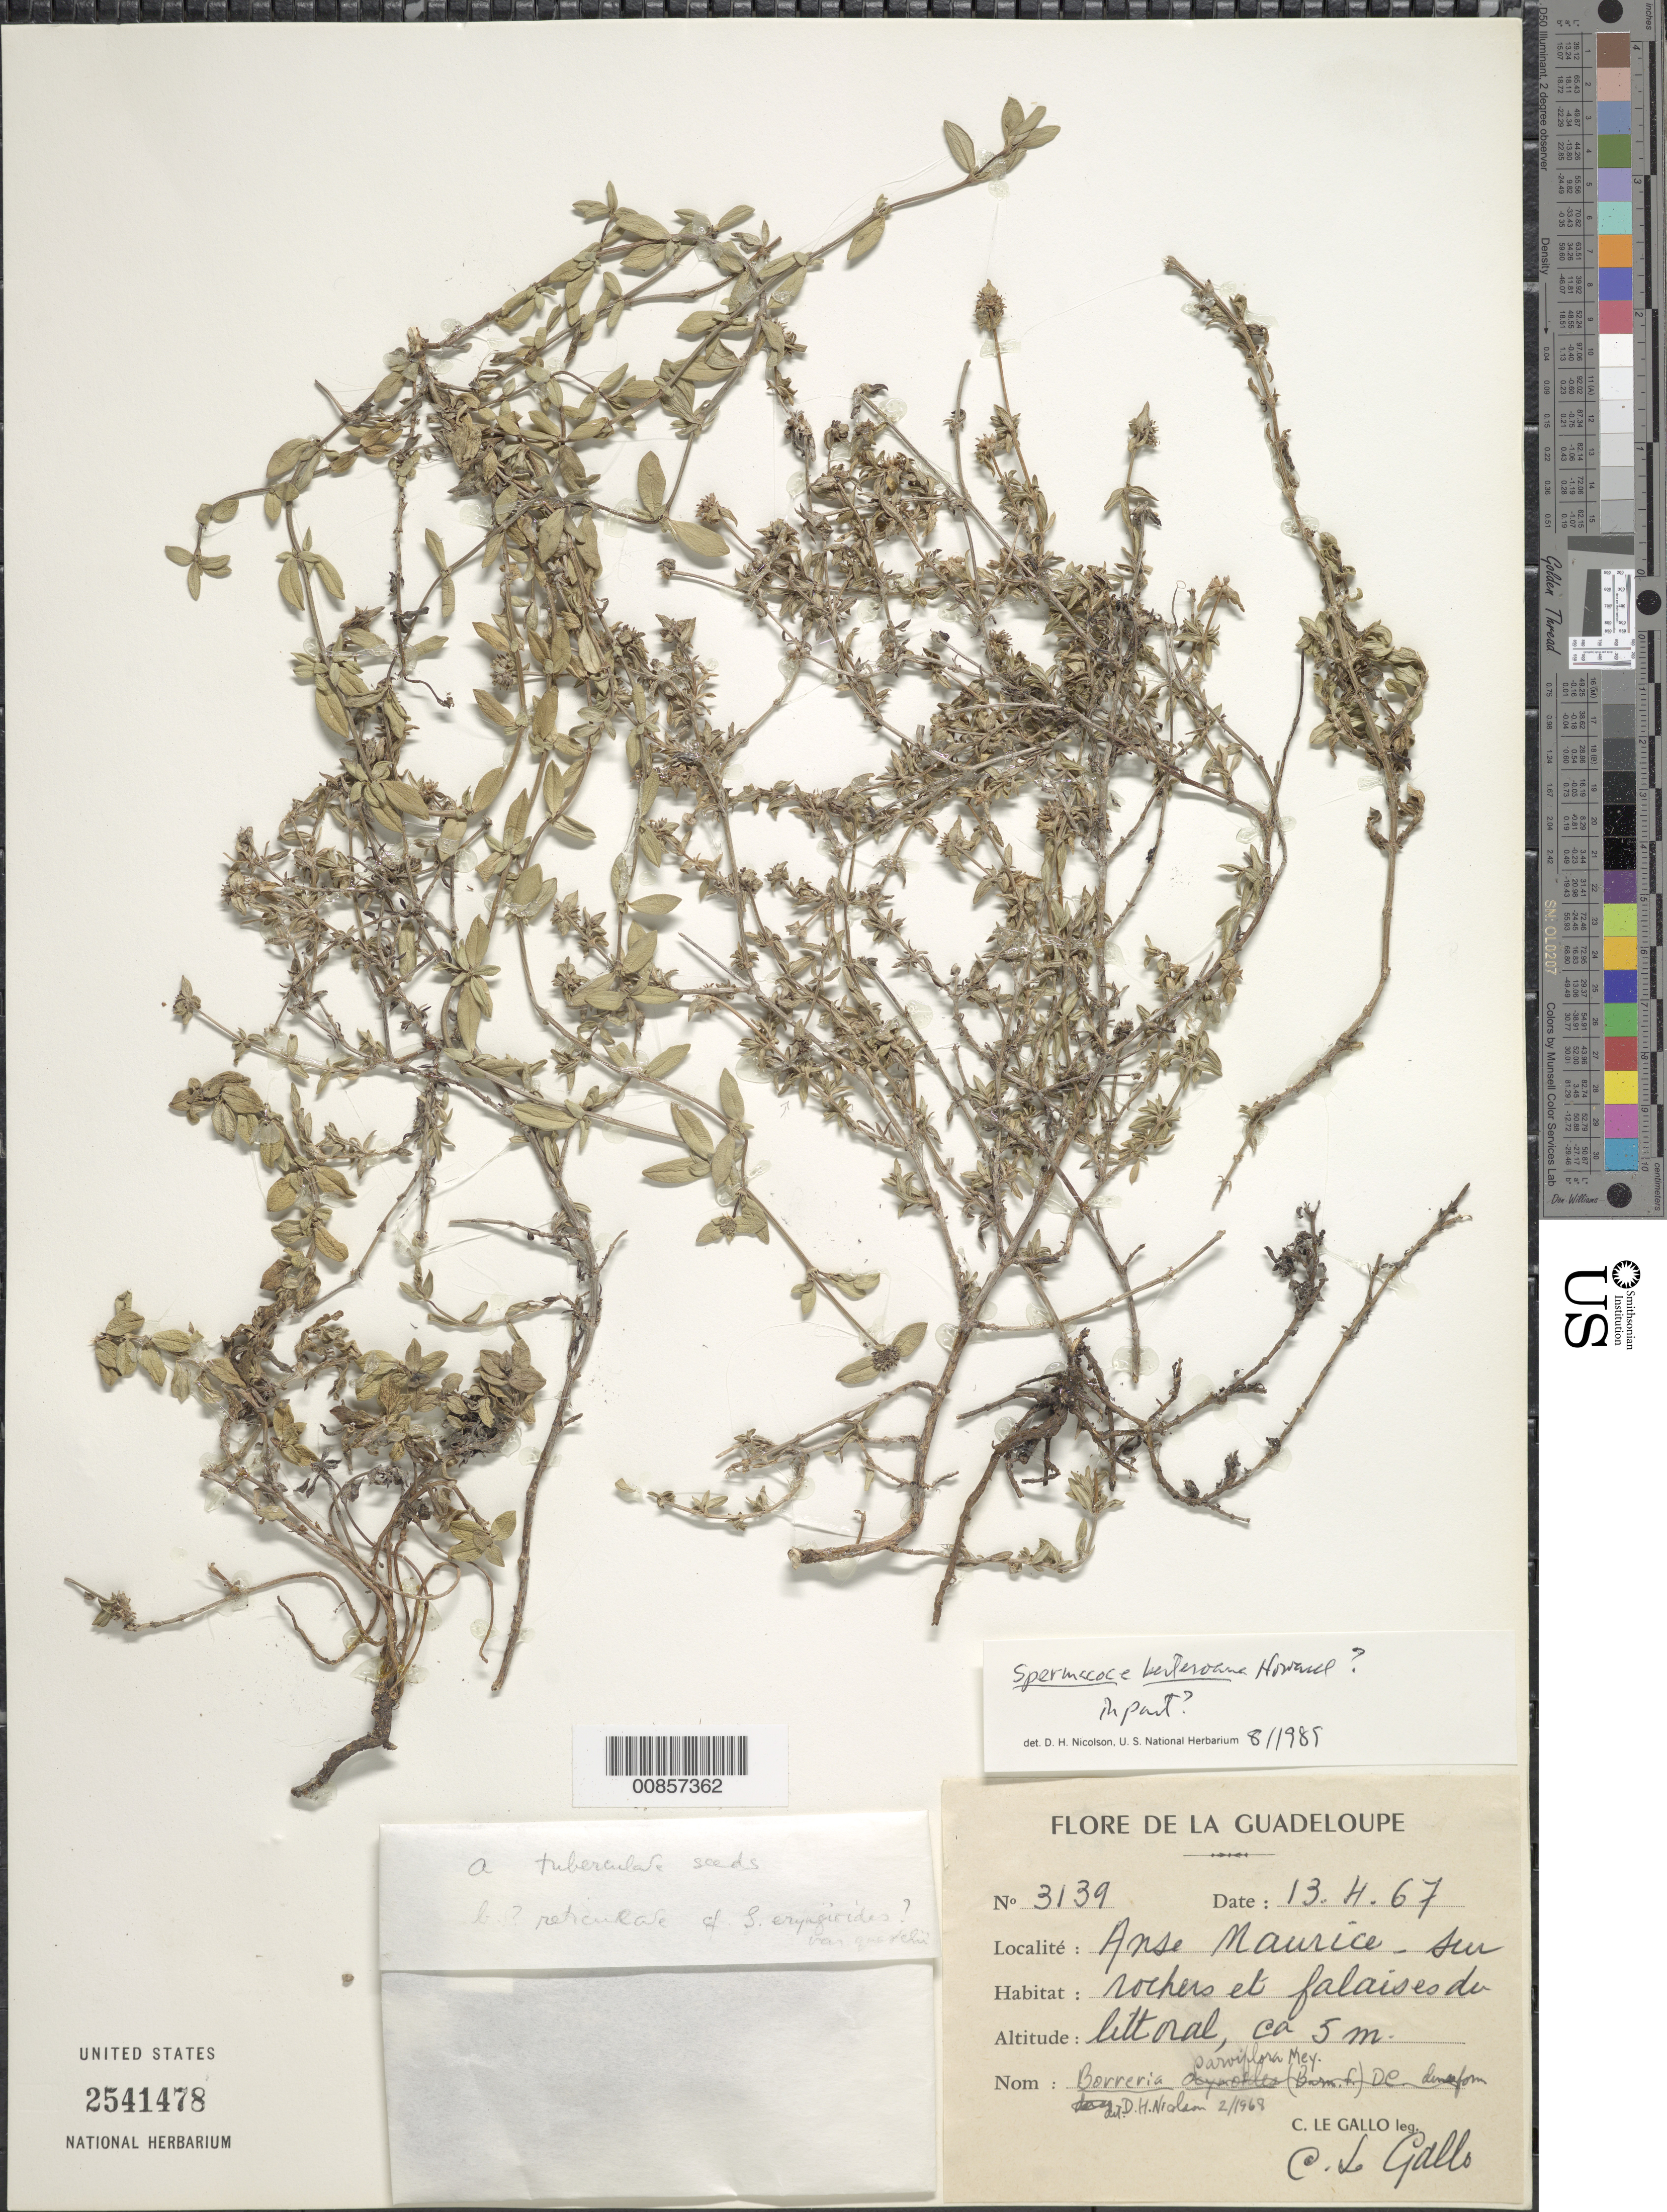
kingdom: Plantae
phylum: Tracheophyta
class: Magnoliopsida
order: Gentianales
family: Rubiaceae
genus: Spermacoce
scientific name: Spermacoce berteroana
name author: R.A. Howard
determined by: Nicolson, Dan H.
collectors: C. Le Gallo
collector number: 3139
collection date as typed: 13 Apr 1967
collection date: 1967-04-13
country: Guadeloupe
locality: Anse Maurice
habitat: Sur rochers et falaises du littoral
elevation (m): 5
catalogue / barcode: US 2541478